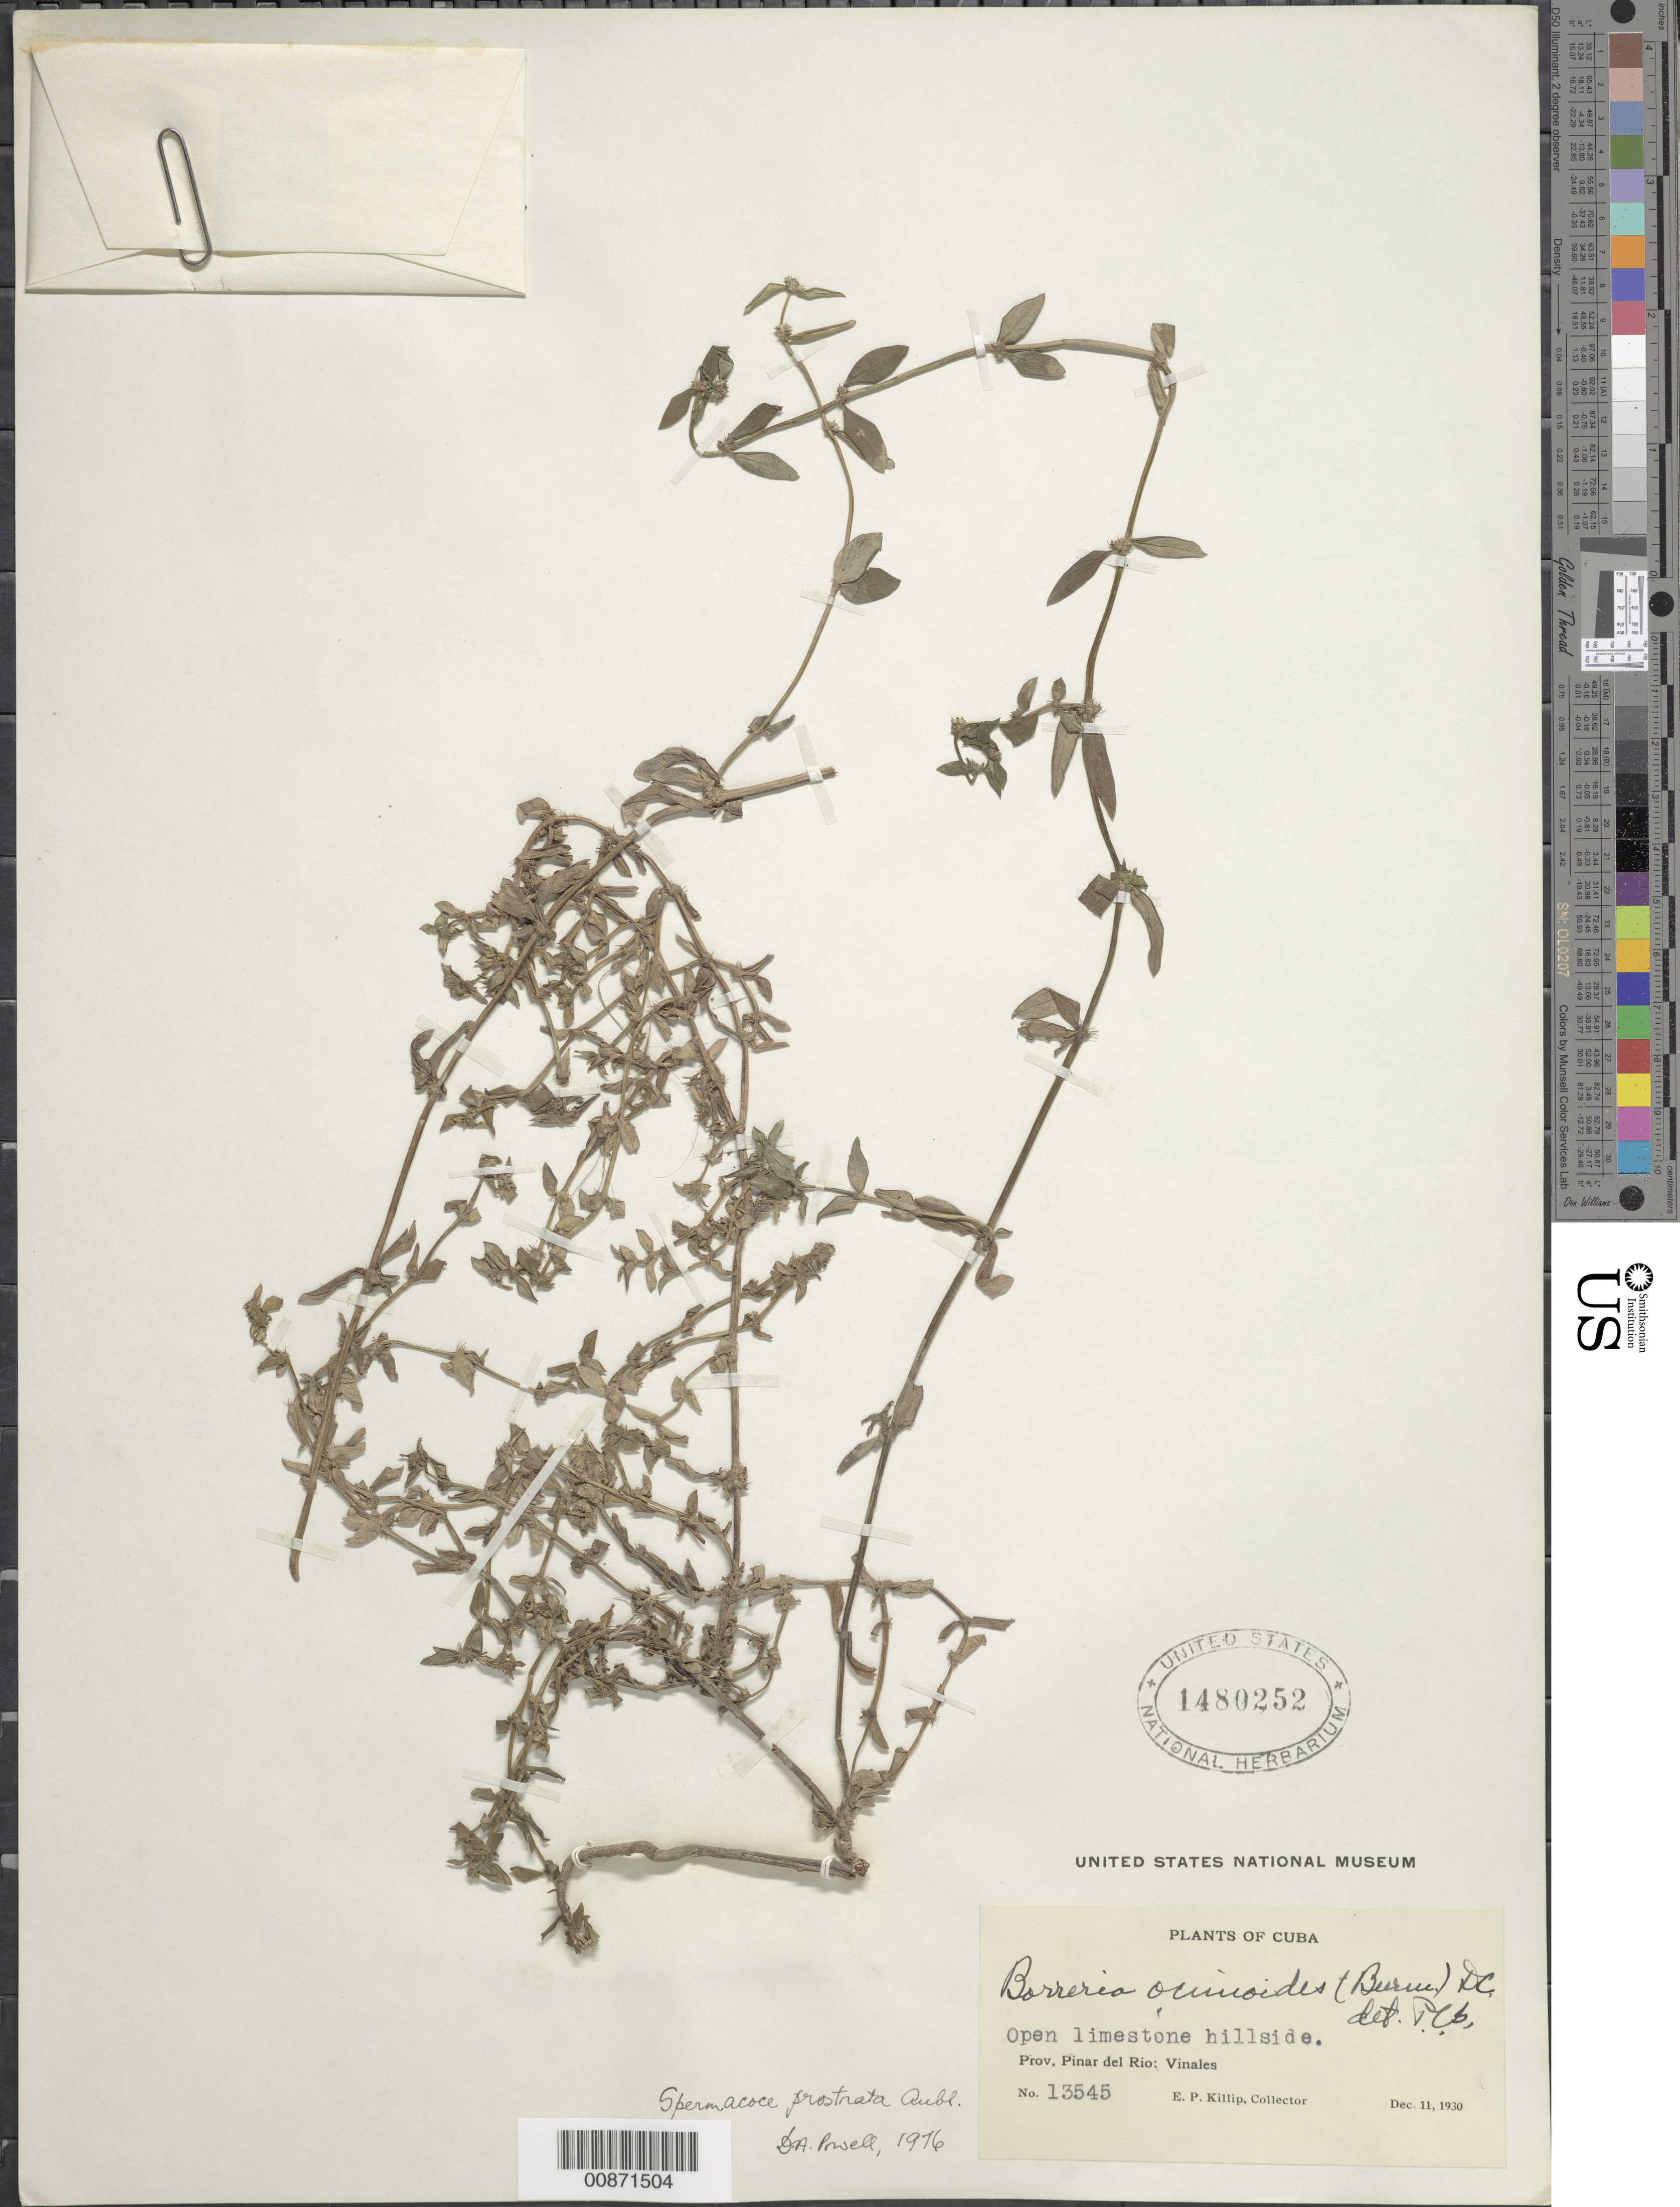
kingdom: Plantae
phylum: Tracheophyta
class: Magnoliopsida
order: Gentianales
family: Rubiaceae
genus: Spermacoce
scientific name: Spermacoce prostrata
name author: Aubl.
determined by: Powell, D. A.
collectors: E. P. Killip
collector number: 13545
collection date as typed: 11 Dec 1930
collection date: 1930-12-11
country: Cuba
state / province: Pinar del Río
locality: Vinales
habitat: Open limestone hillside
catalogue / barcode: US 1480252